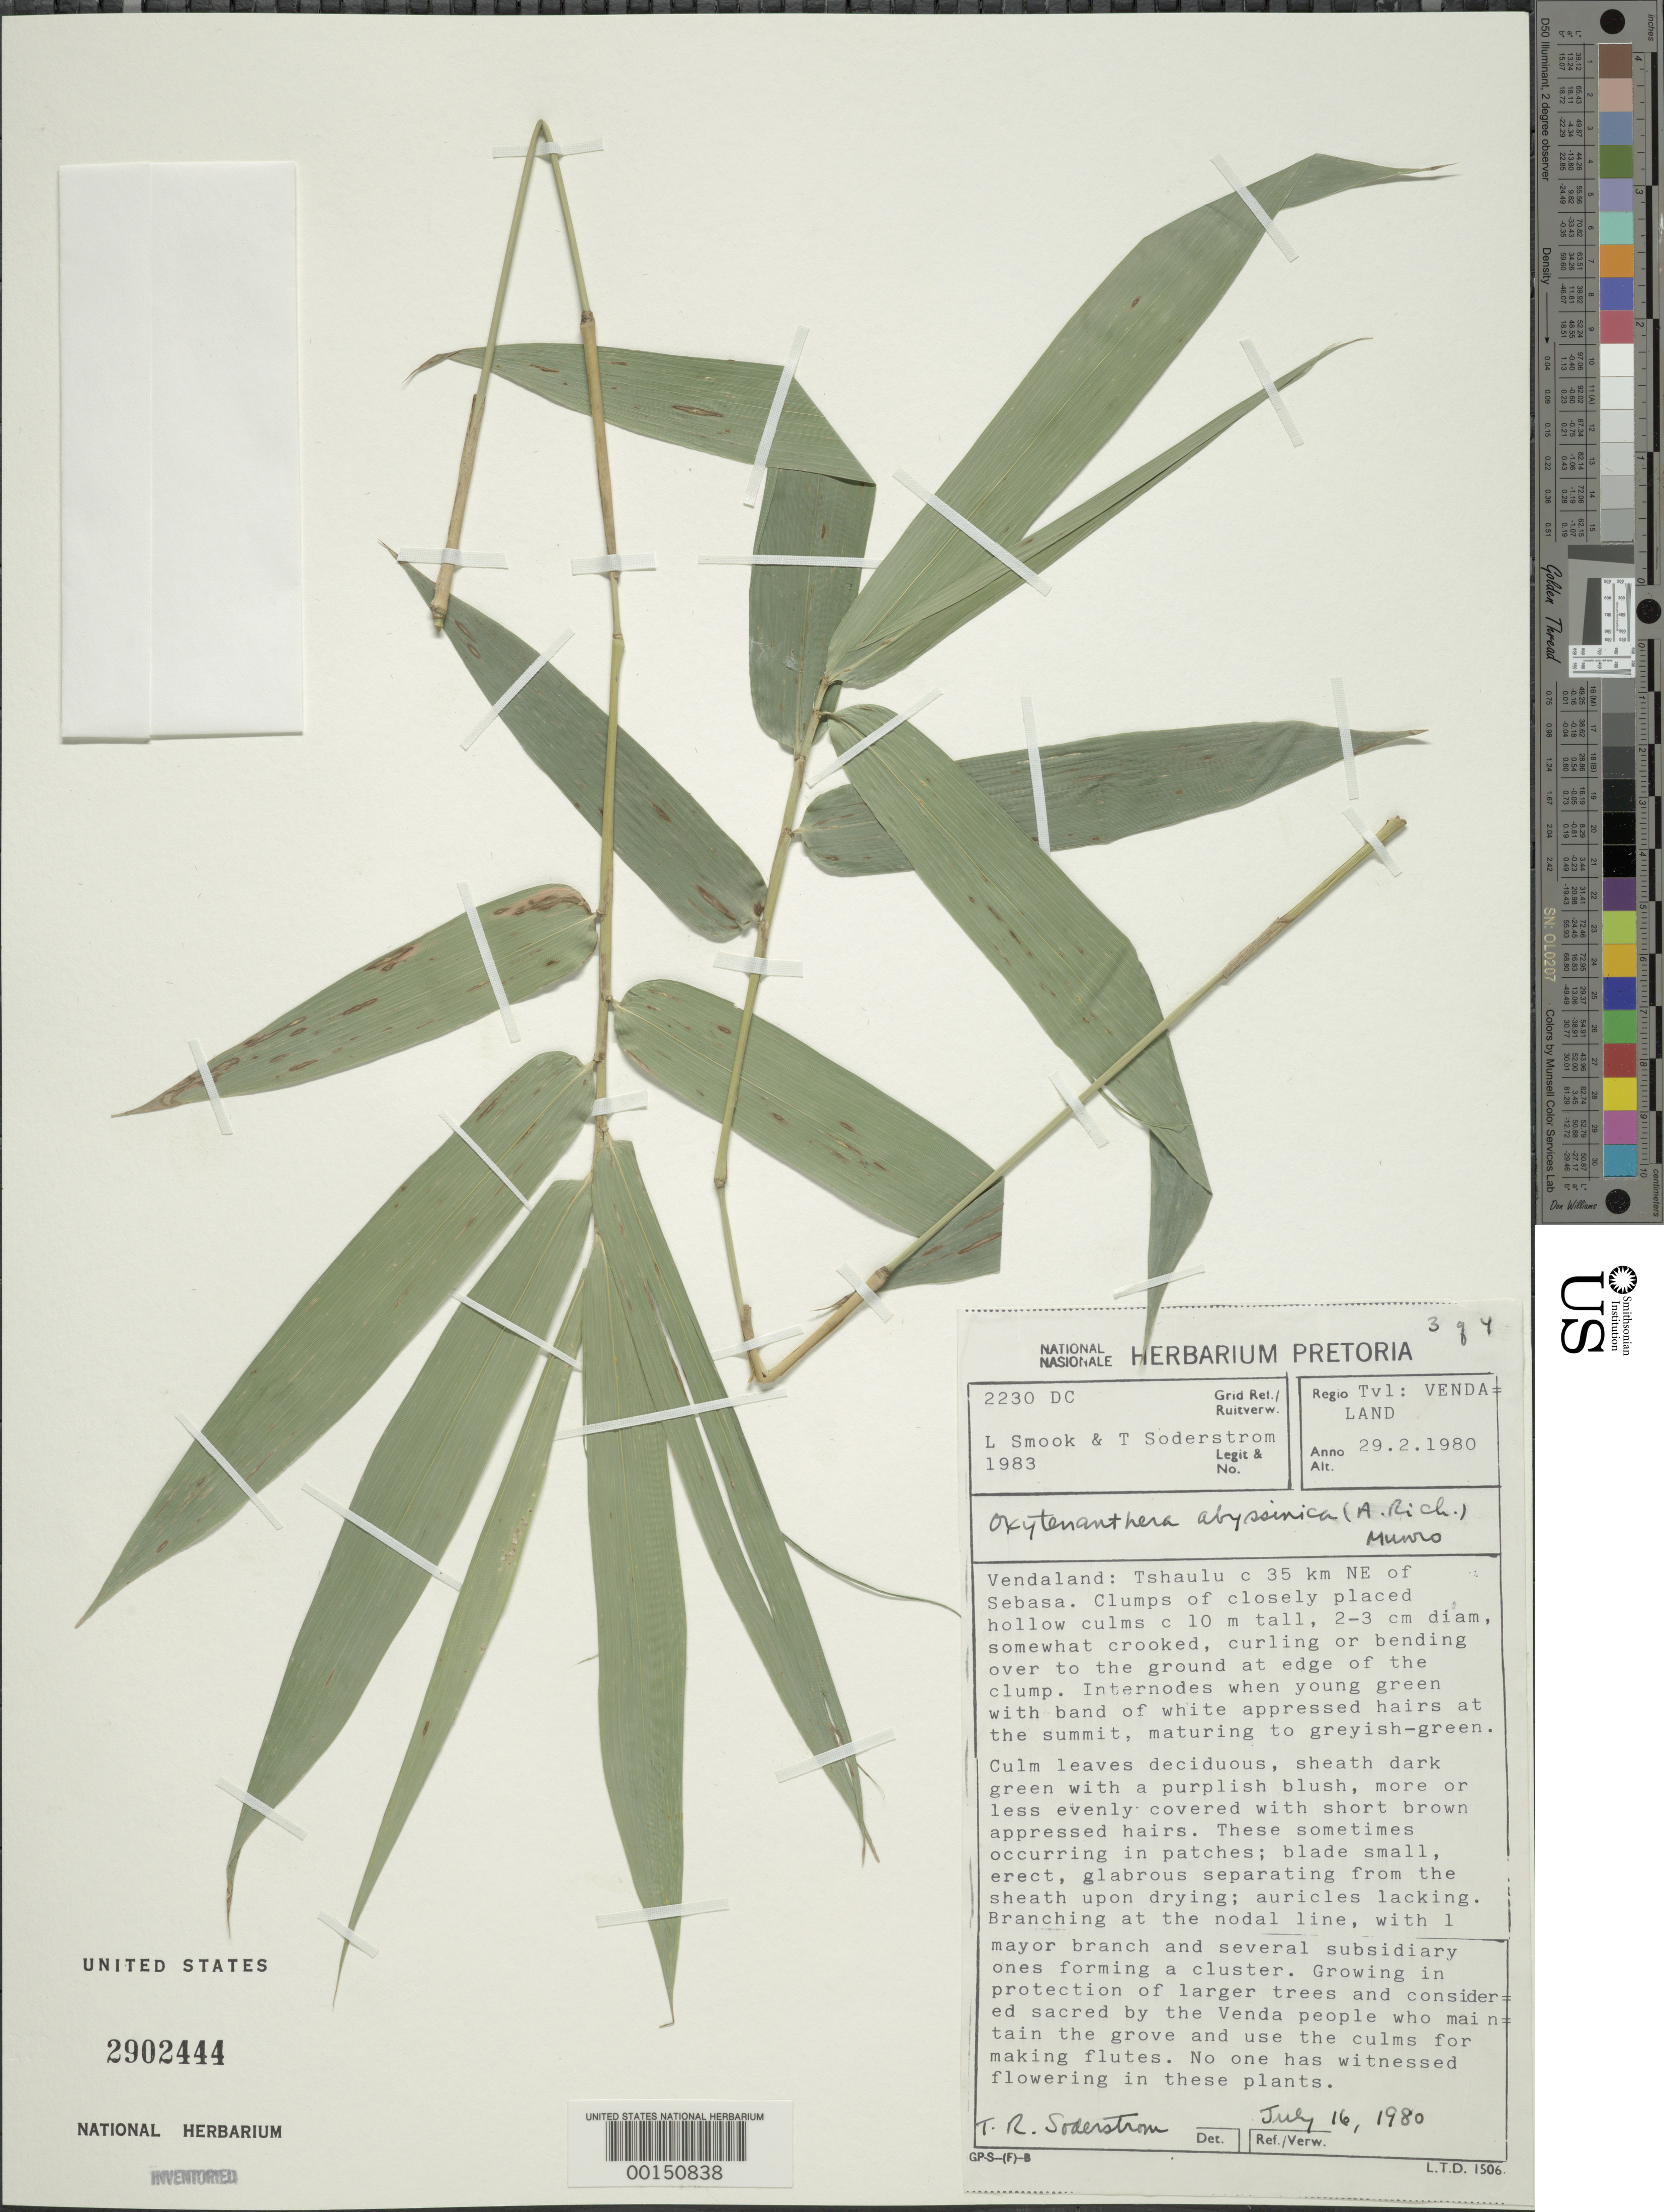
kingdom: Plantae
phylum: Tracheophyta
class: Liliopsida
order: Poales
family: Poaceae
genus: Oxytenanthera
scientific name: Oxytenanthera abyssinica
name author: (A. Rich.) Munro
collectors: L. Smook & T. R. Soderstrom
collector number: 2230 Dc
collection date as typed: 29 Feb 1980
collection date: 1980-02-29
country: South Africa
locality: Pretoria, ishaulu, sebasa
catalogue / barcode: US 2902444